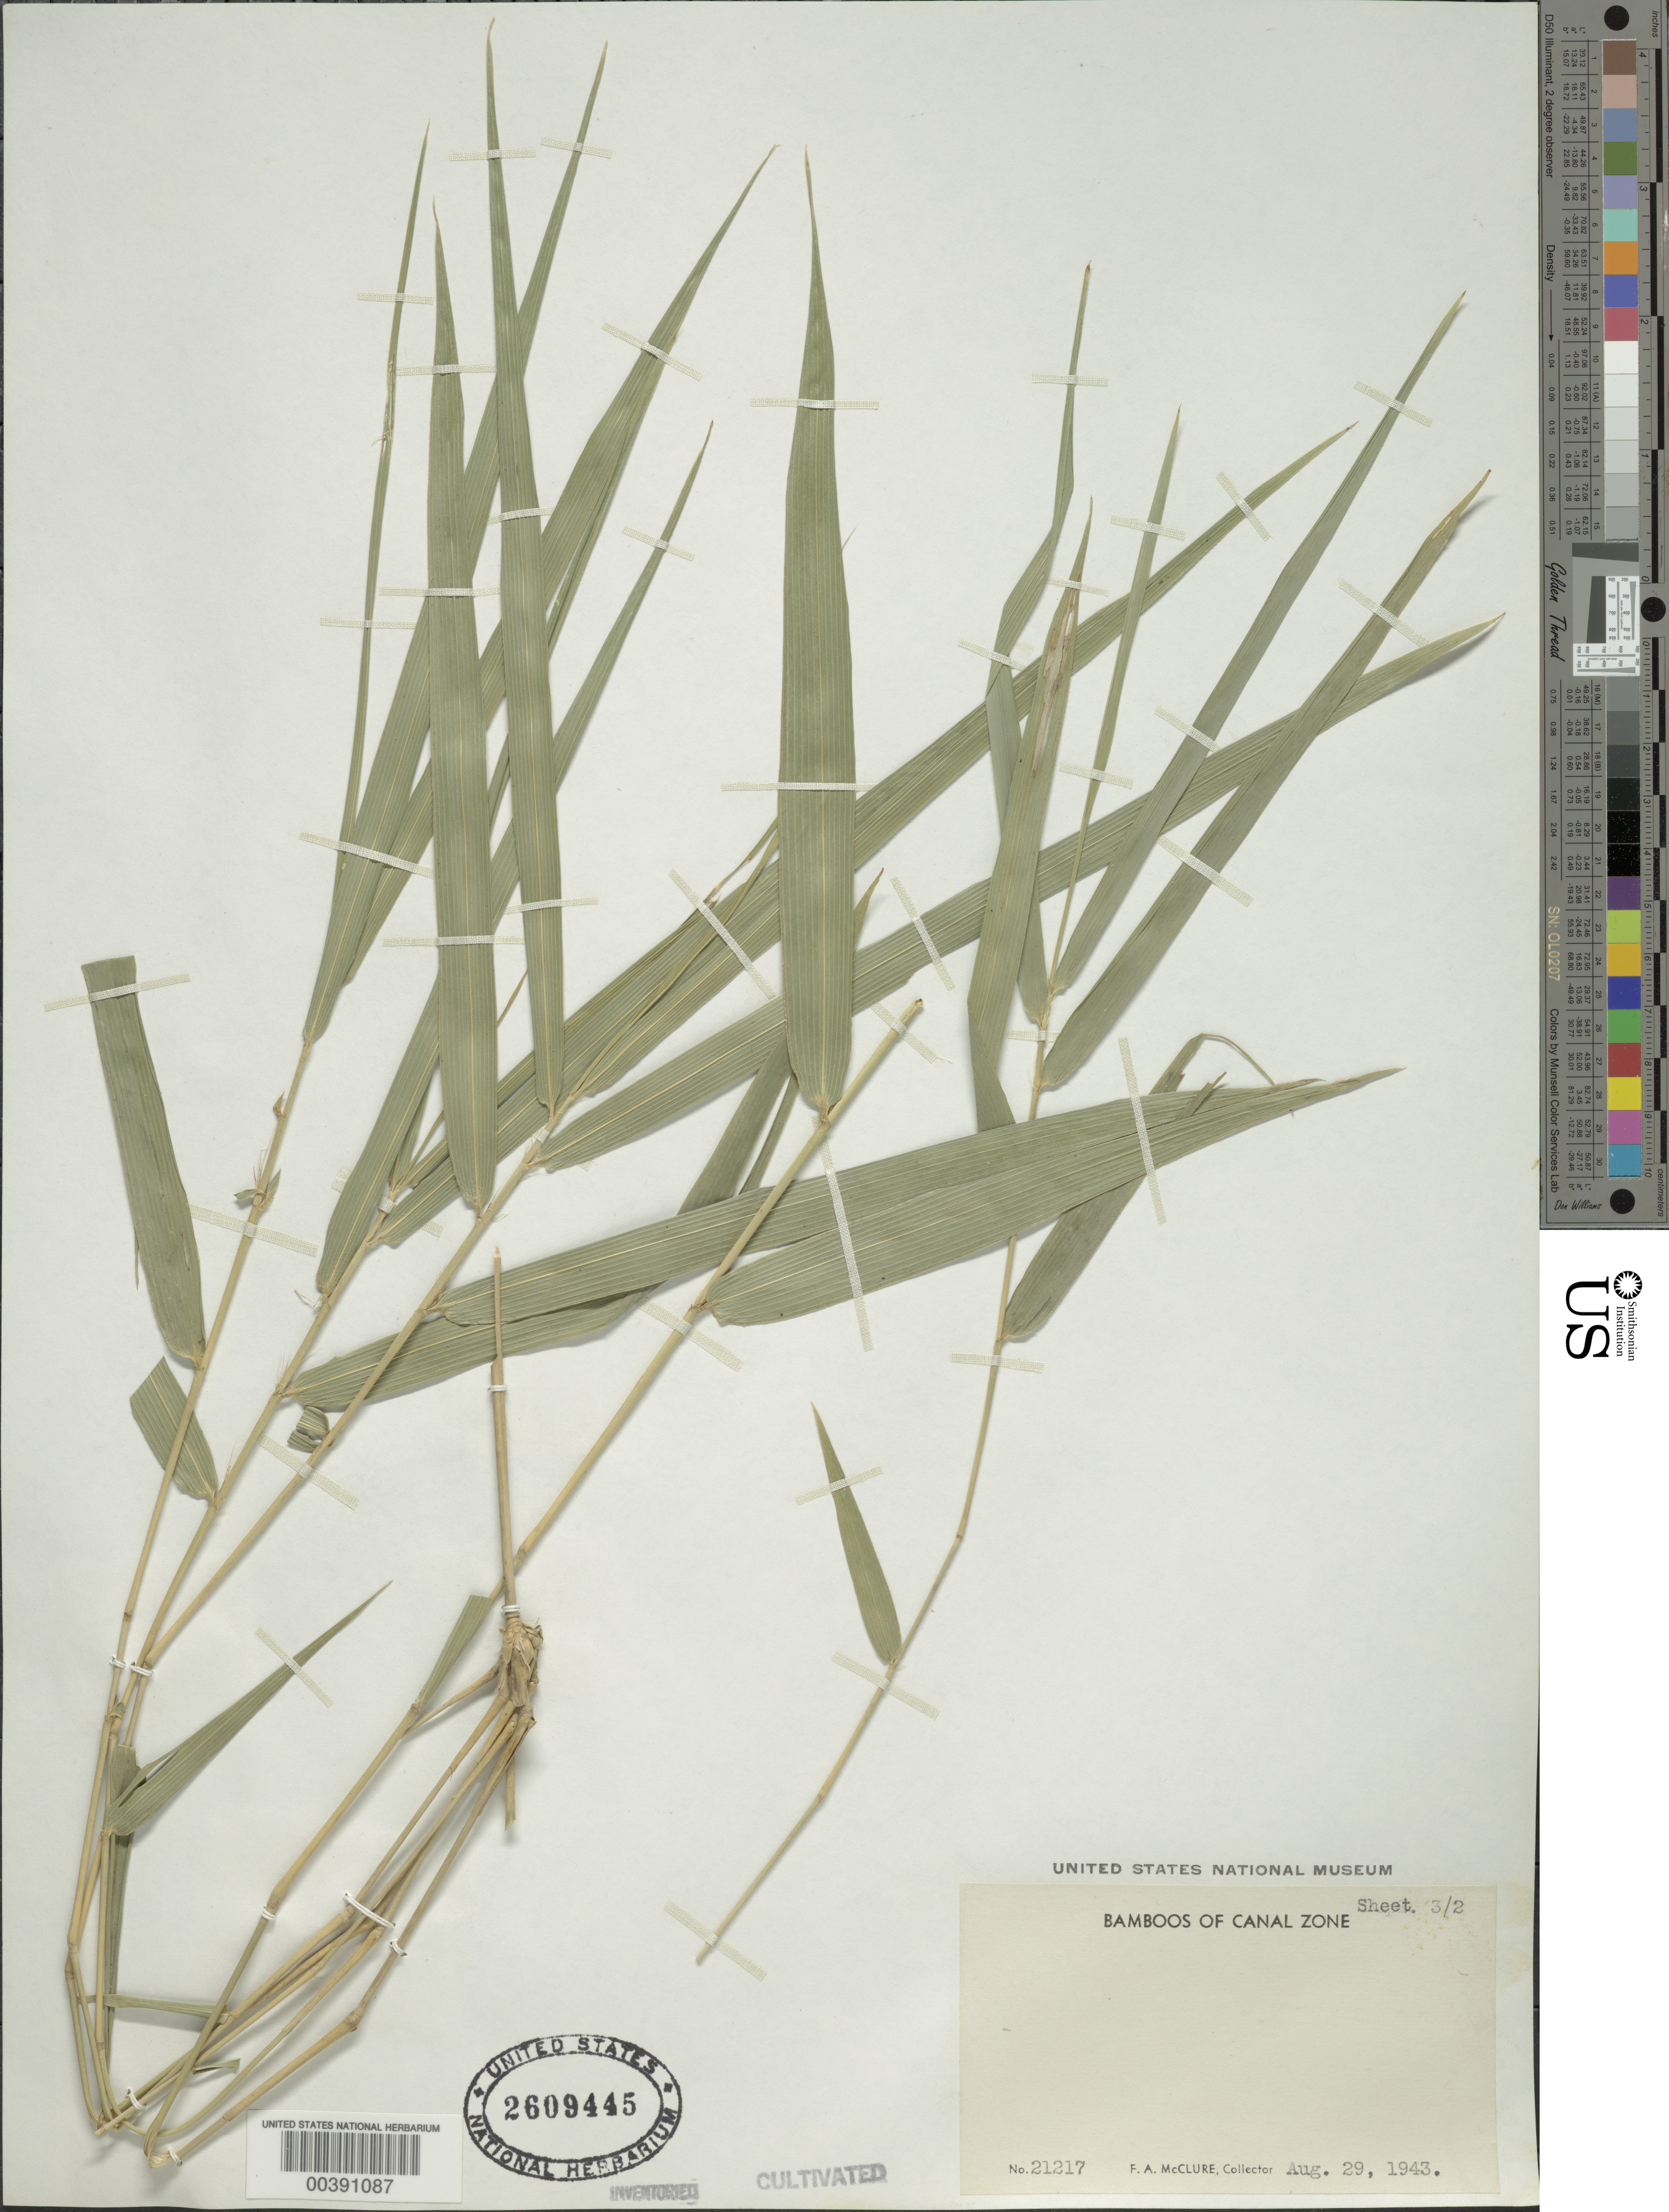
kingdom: Plantae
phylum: Tracheophyta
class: Liliopsida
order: Poales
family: Poaceae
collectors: F. A. McClure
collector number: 21217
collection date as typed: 29 Aug 1943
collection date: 1943-08-29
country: Panama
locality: Summit, Experimental Garden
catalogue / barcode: US 2609445